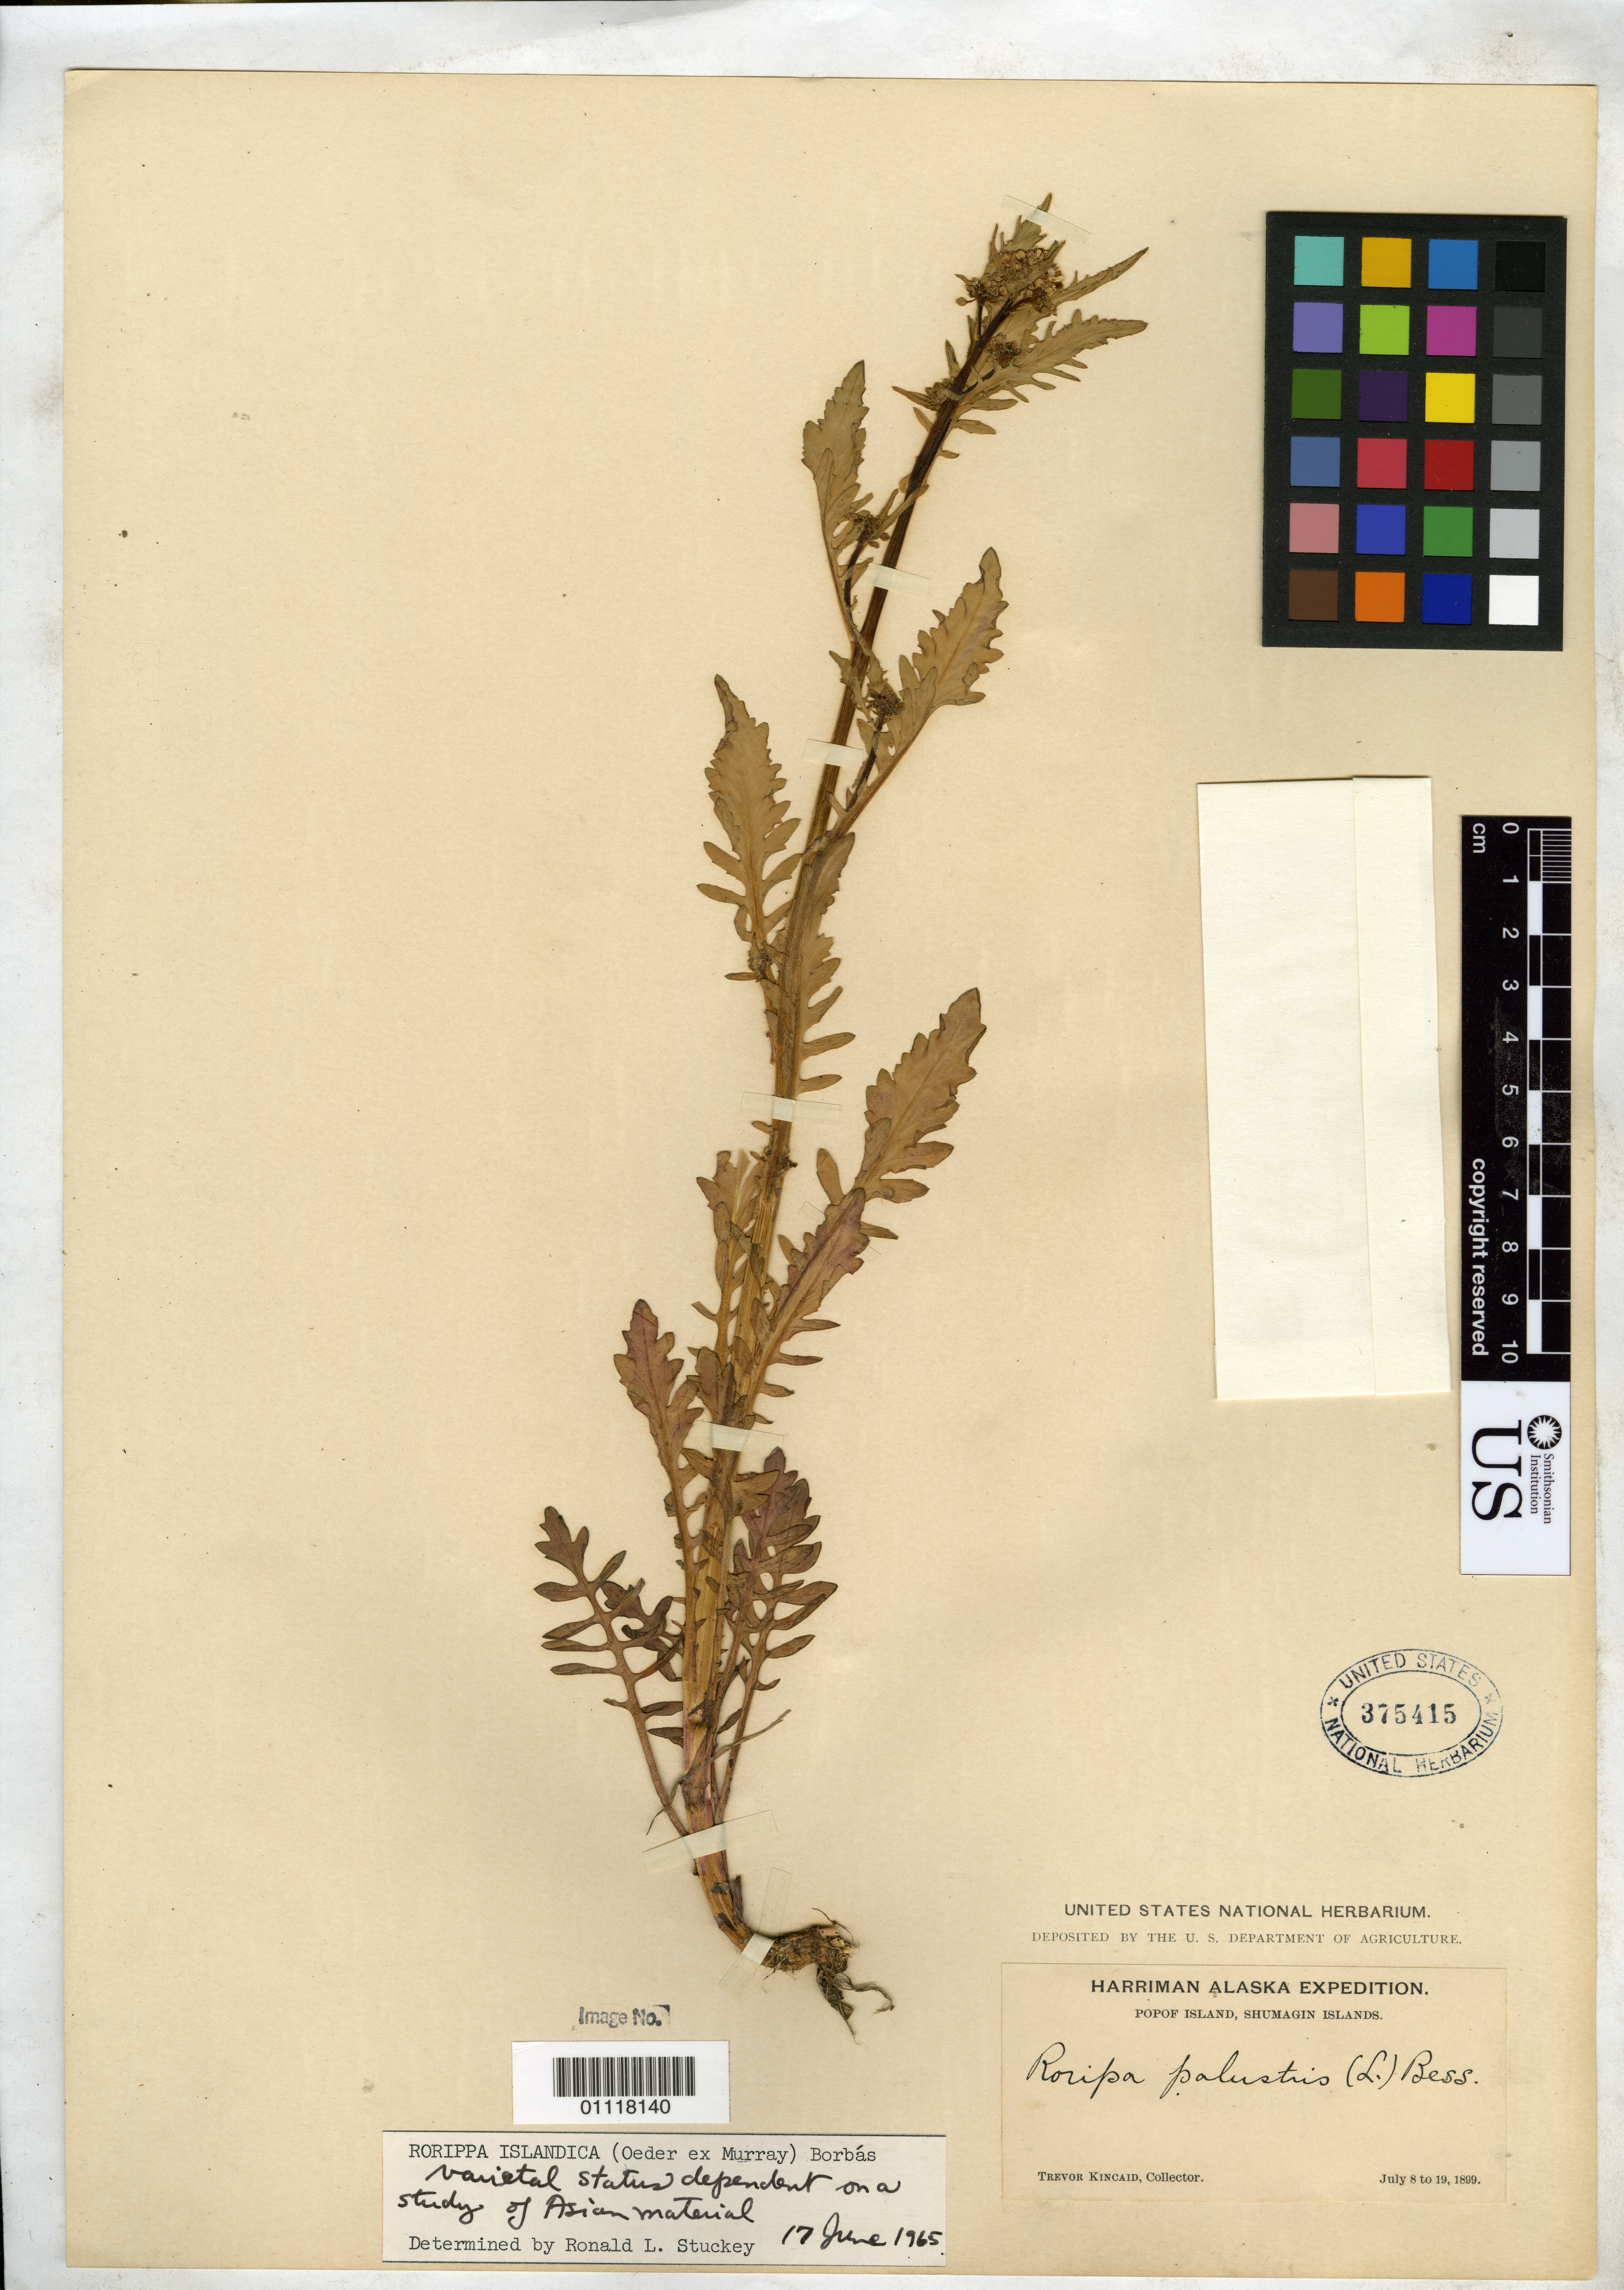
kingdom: Plantae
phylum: Tracheophyta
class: Magnoliopsida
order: Brassicales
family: Brassicaceae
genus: Rorippa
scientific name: Rorippa islandica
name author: (Oeder) Borbás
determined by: Stuckey, R. L.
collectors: T. C. Kincaid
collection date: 1899-07-08/1899-07-19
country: United States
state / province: Alaska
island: Popof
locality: Popof Island.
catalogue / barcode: US 375415